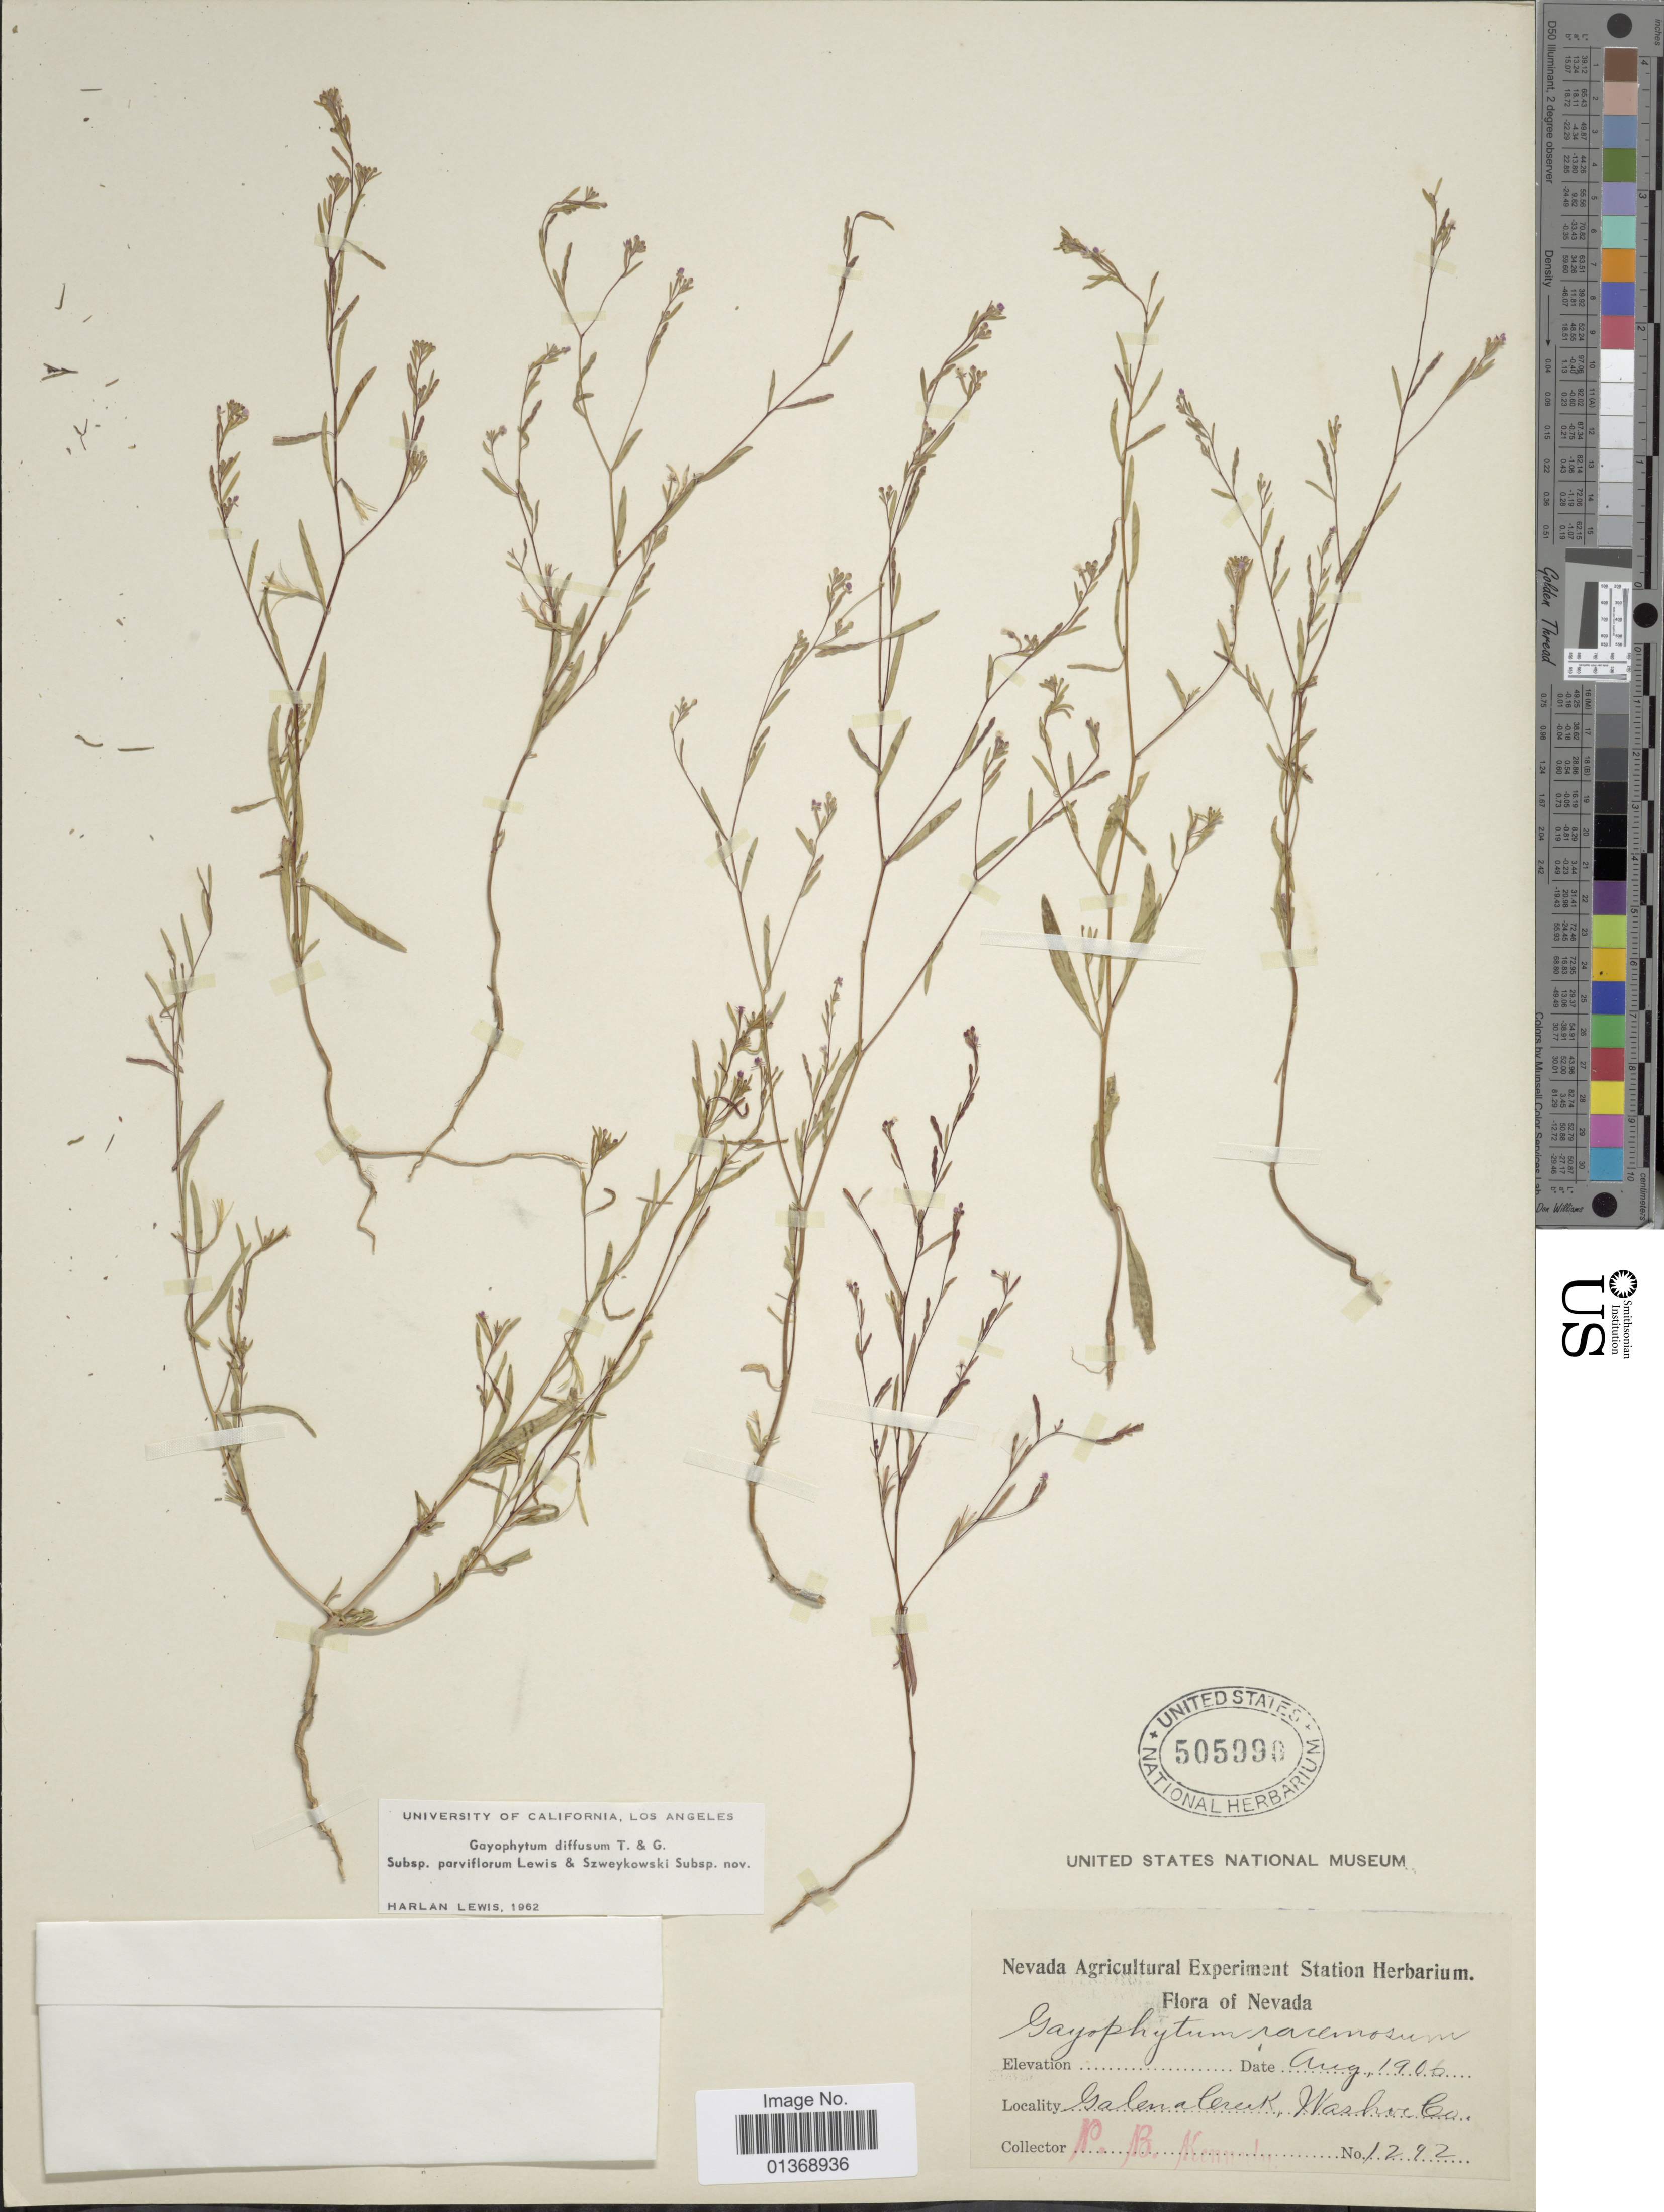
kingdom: Plantae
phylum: Tracheophyta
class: Magnoliopsida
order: Myrtales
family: Onagraceae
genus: Gayophytum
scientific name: Gayophytum diffusum subsp. parviflorum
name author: F. H. Lewis & Szweyk.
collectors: P. B. Kennedy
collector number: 1292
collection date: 1906-08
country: United States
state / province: Nevada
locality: Galena Creek, Washoe Co.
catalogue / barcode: US 505990